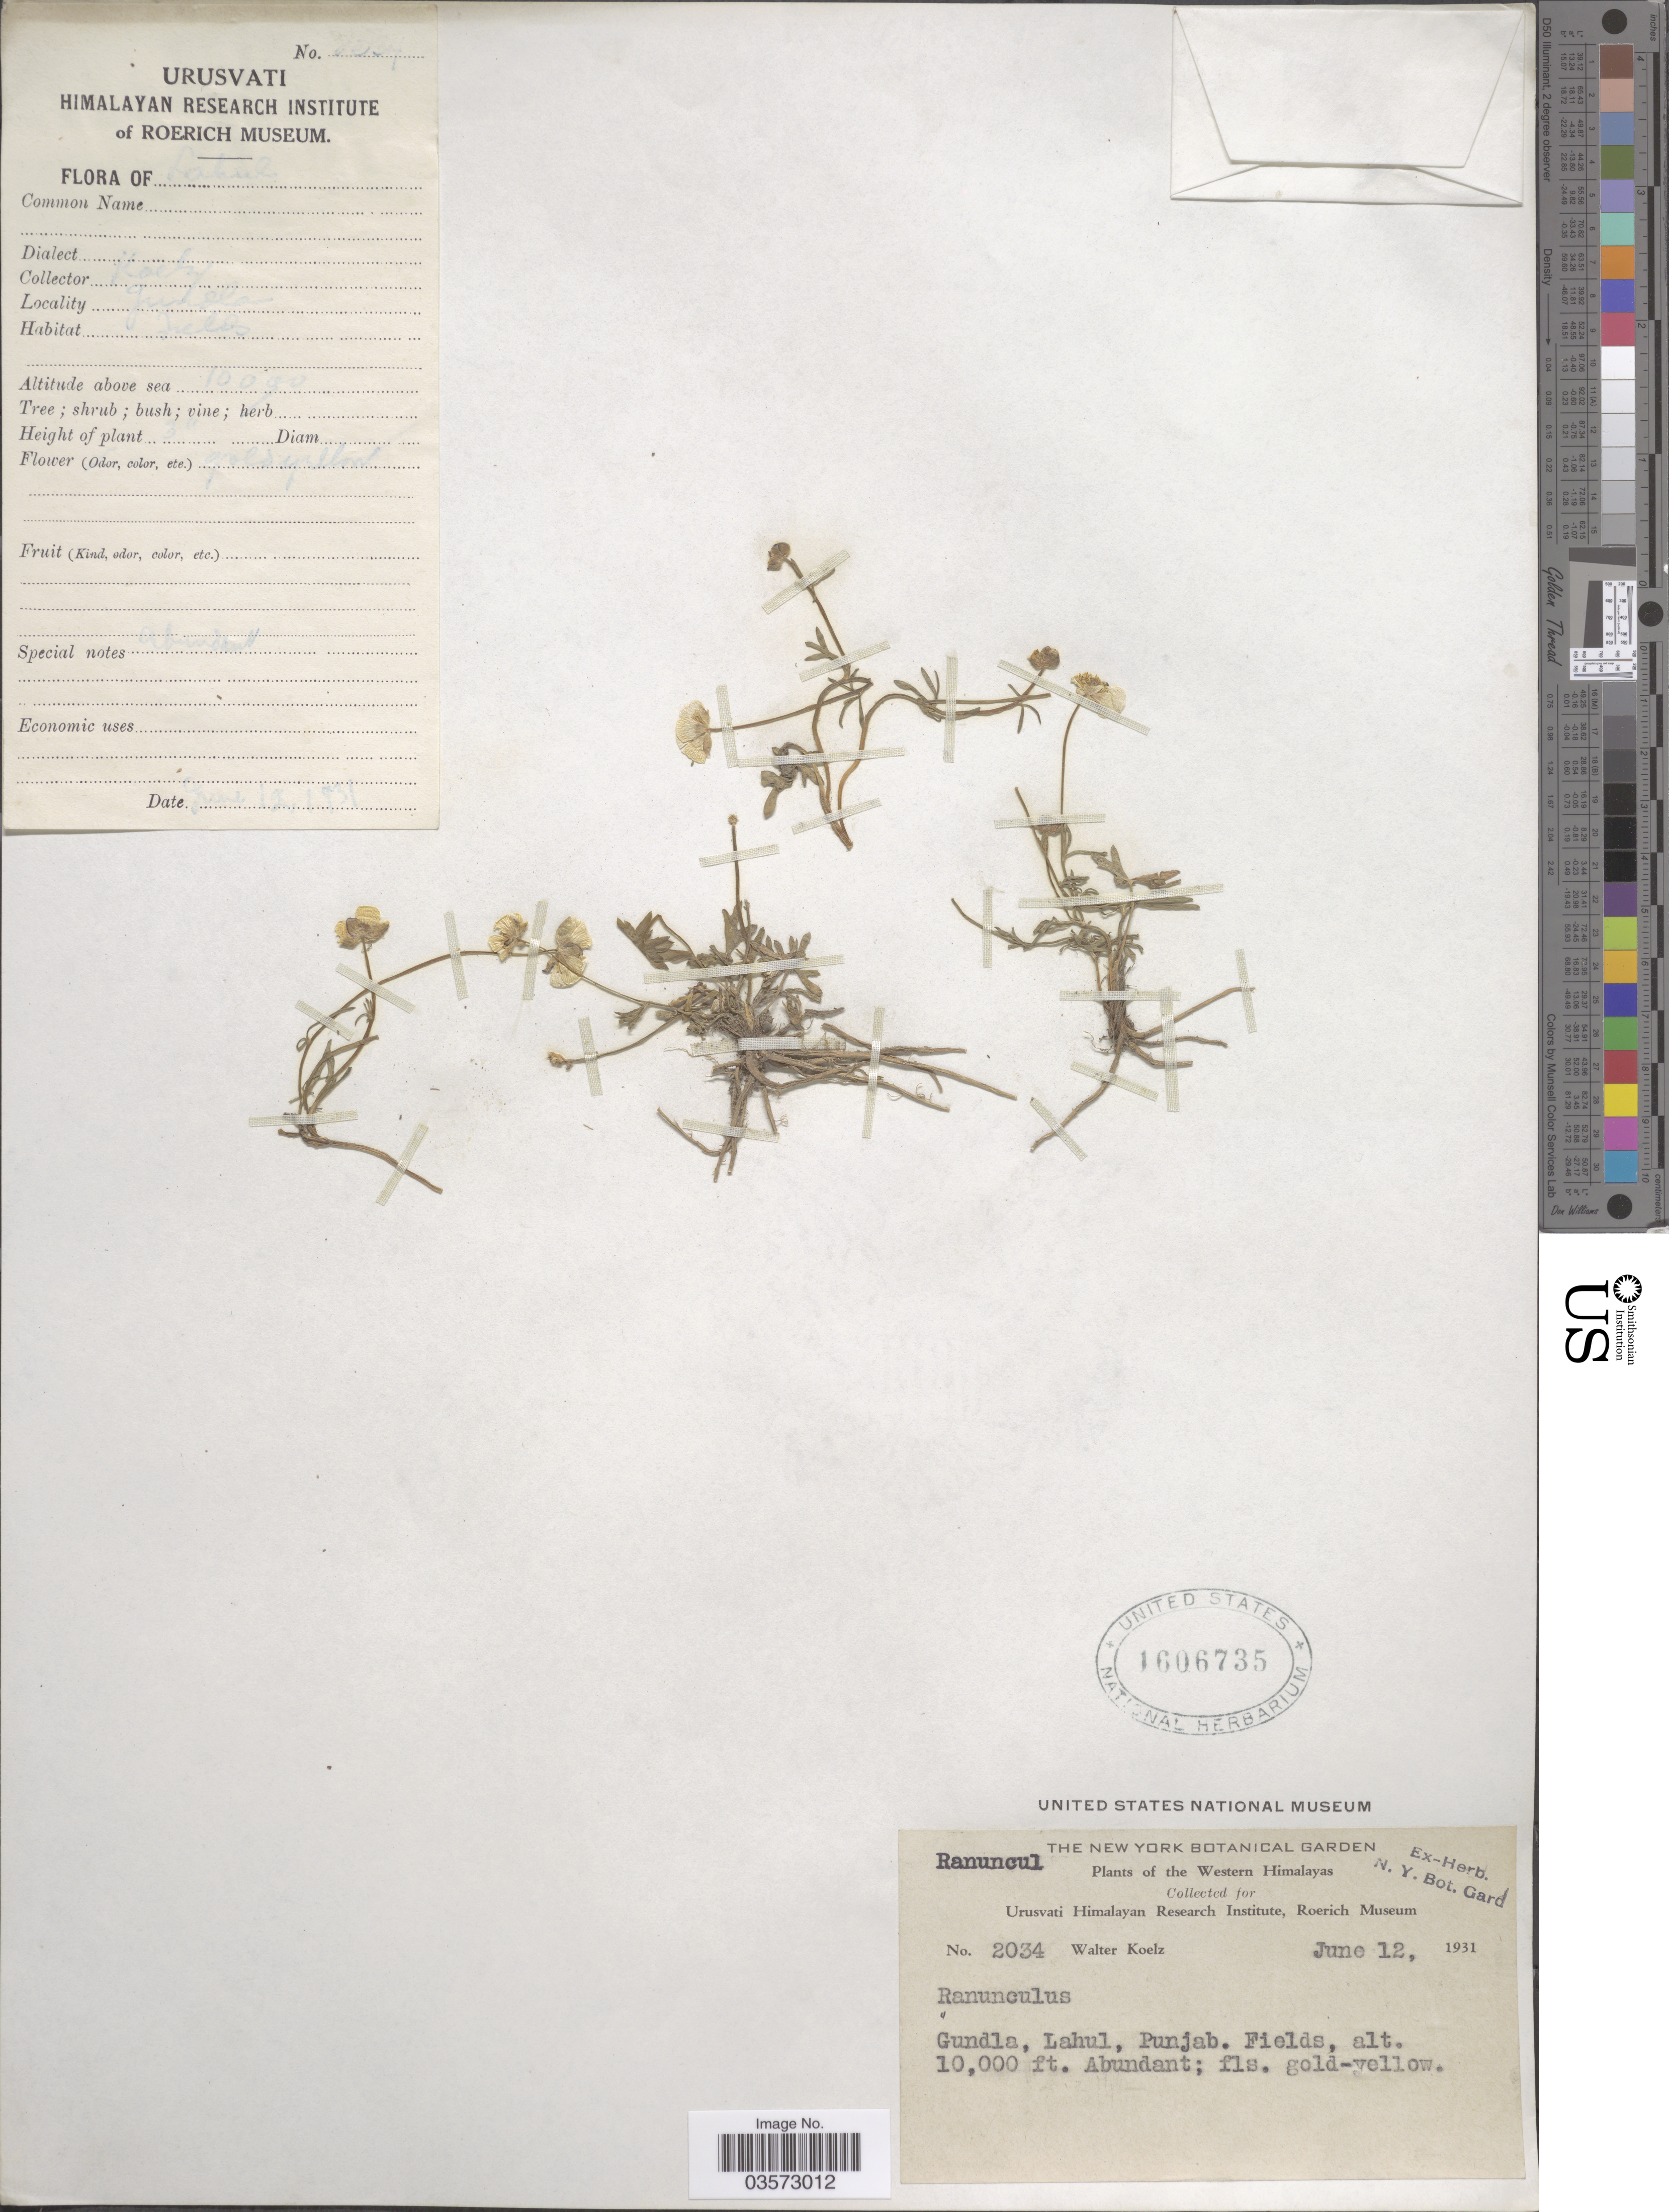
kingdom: Plantae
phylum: Tracheophyta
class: Magnoliopsida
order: Ranunculales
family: Ranunculaceae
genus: Ranunculus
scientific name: Ranunculus sp.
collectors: W. N. Koelz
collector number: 2034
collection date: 1931-06-12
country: India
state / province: Punjab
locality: Western Himalayas. Gundla, Lahul.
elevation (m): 3048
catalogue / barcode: US 1606735